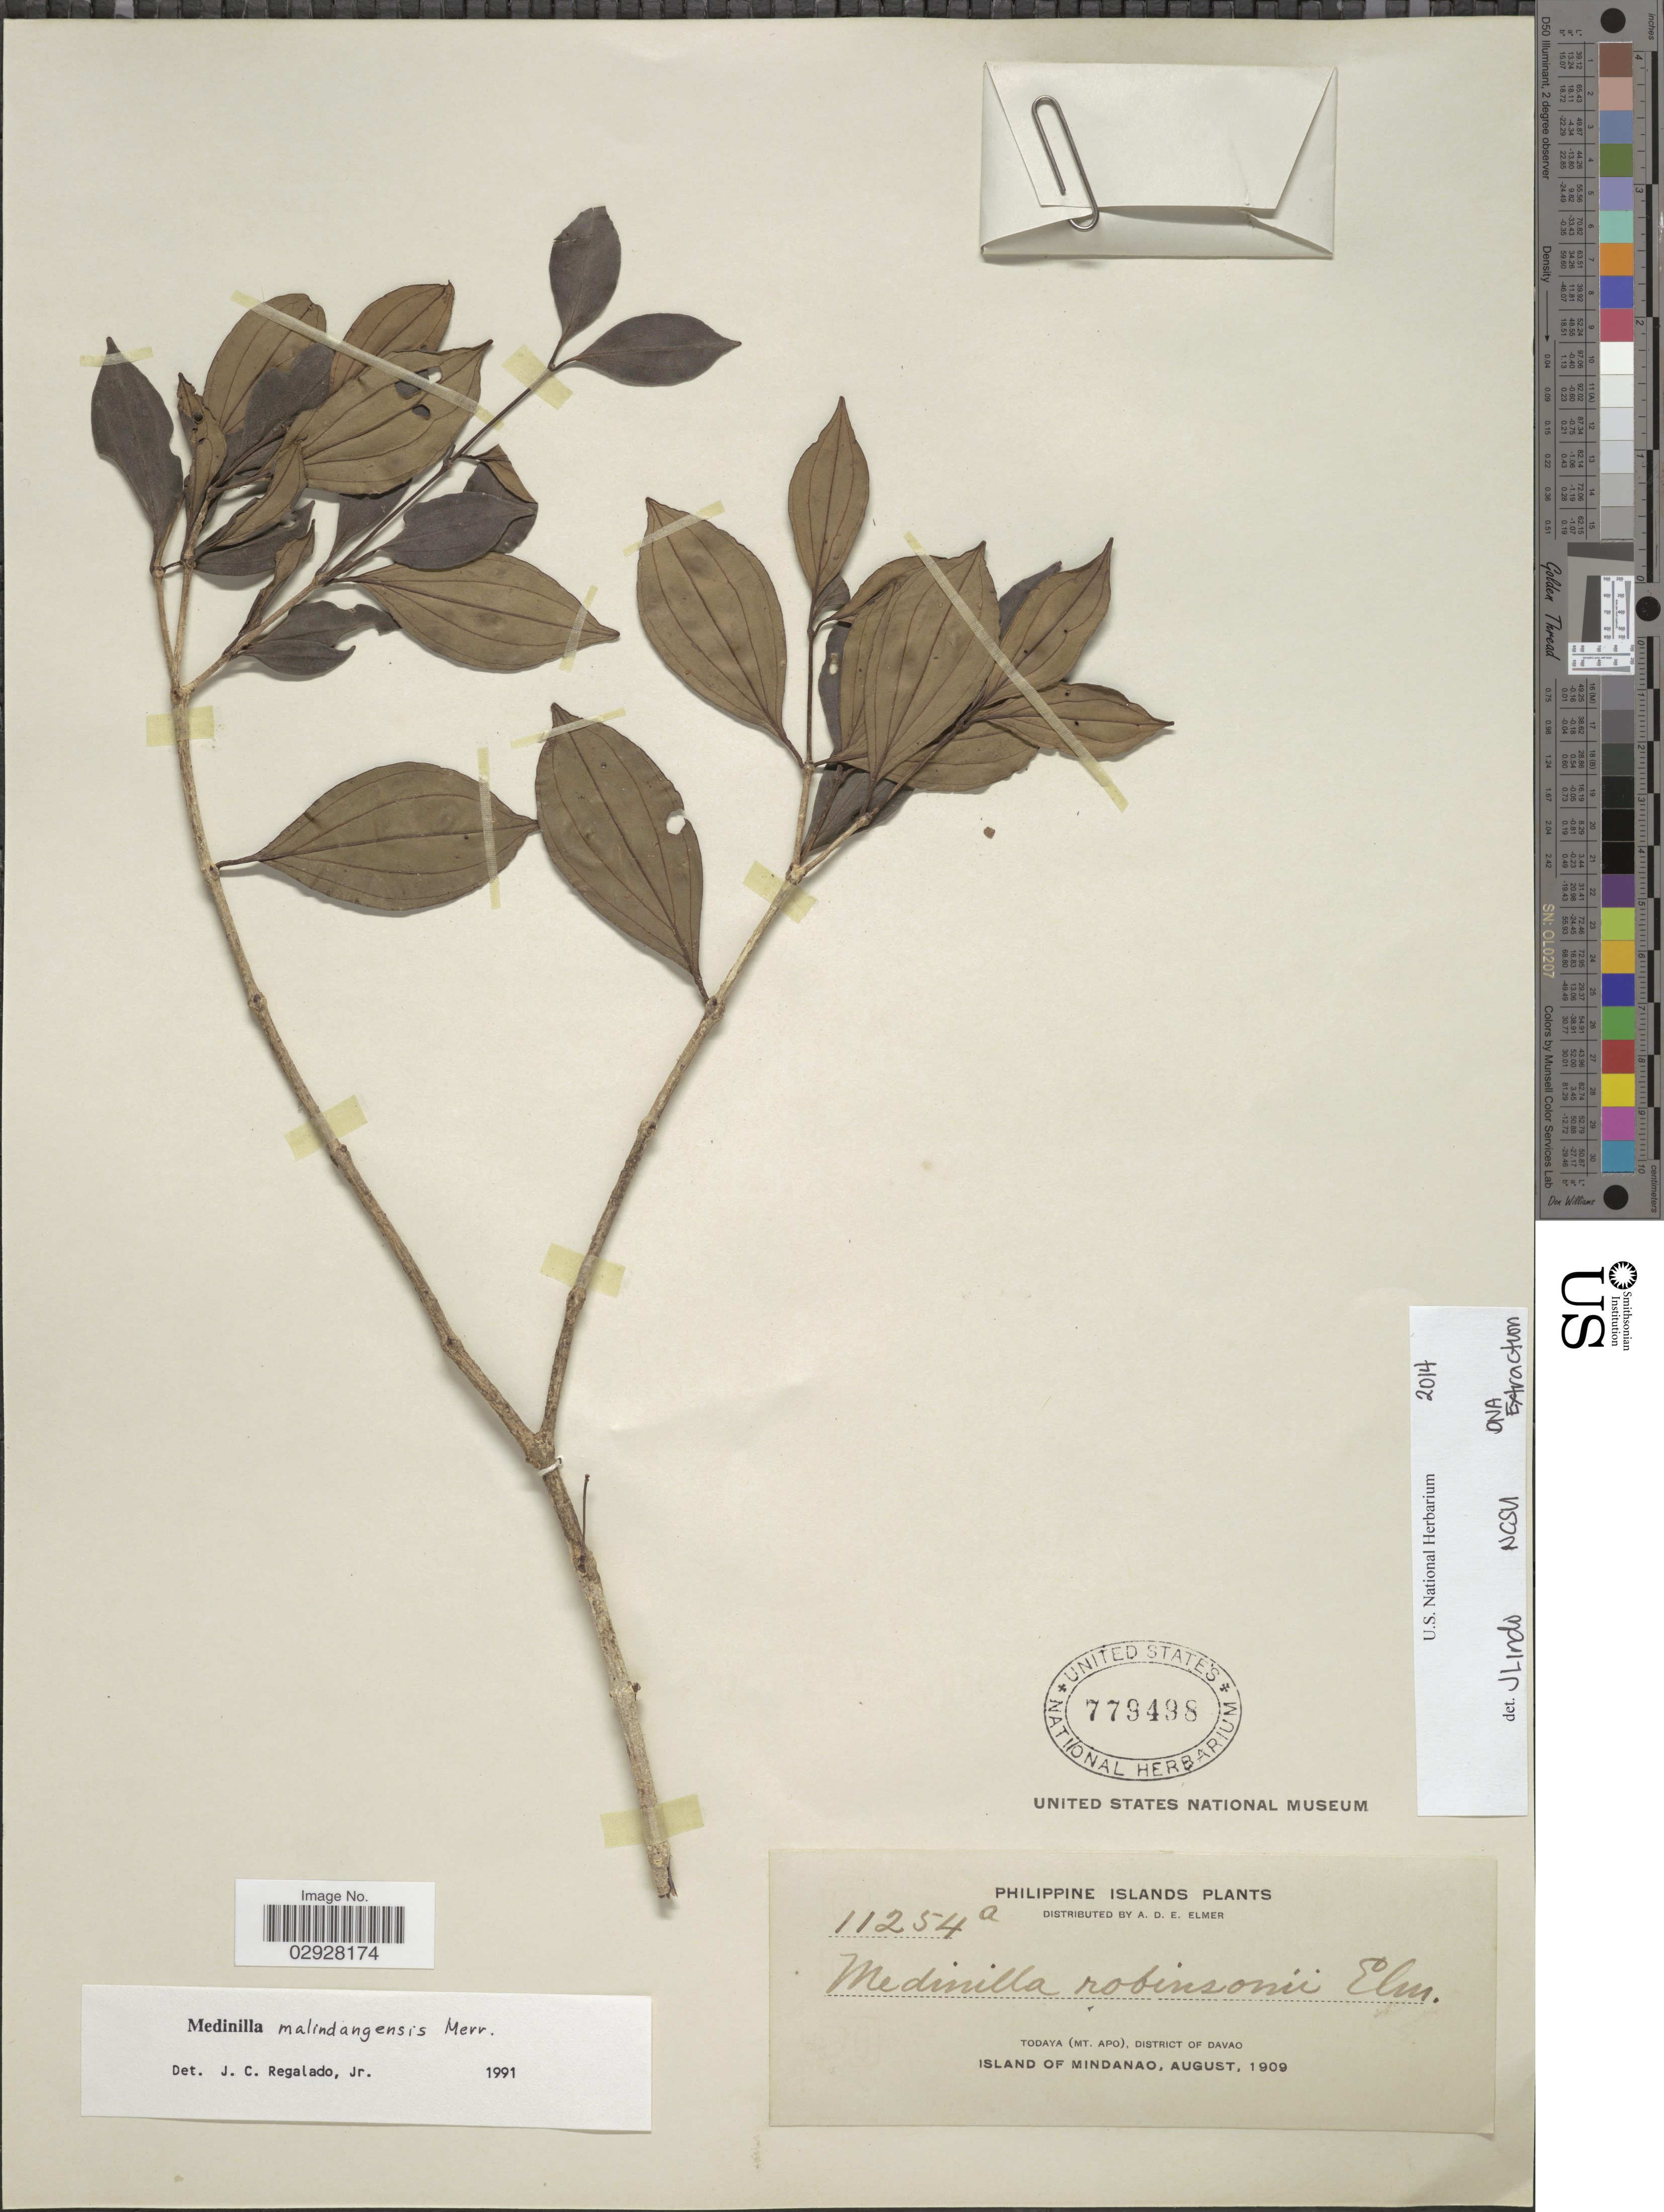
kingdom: Plantae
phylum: Tracheophyta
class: Magnoliopsida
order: Myrtales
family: Melastomataceae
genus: Medinilla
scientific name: Medinilla malindangensis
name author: Merr.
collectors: A. D. E. Elmer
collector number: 11254a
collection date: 1909-08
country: Philippines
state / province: Davao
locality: Todaya (Mt. Apo), District of Davao, Island of Mindanao.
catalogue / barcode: US 779498